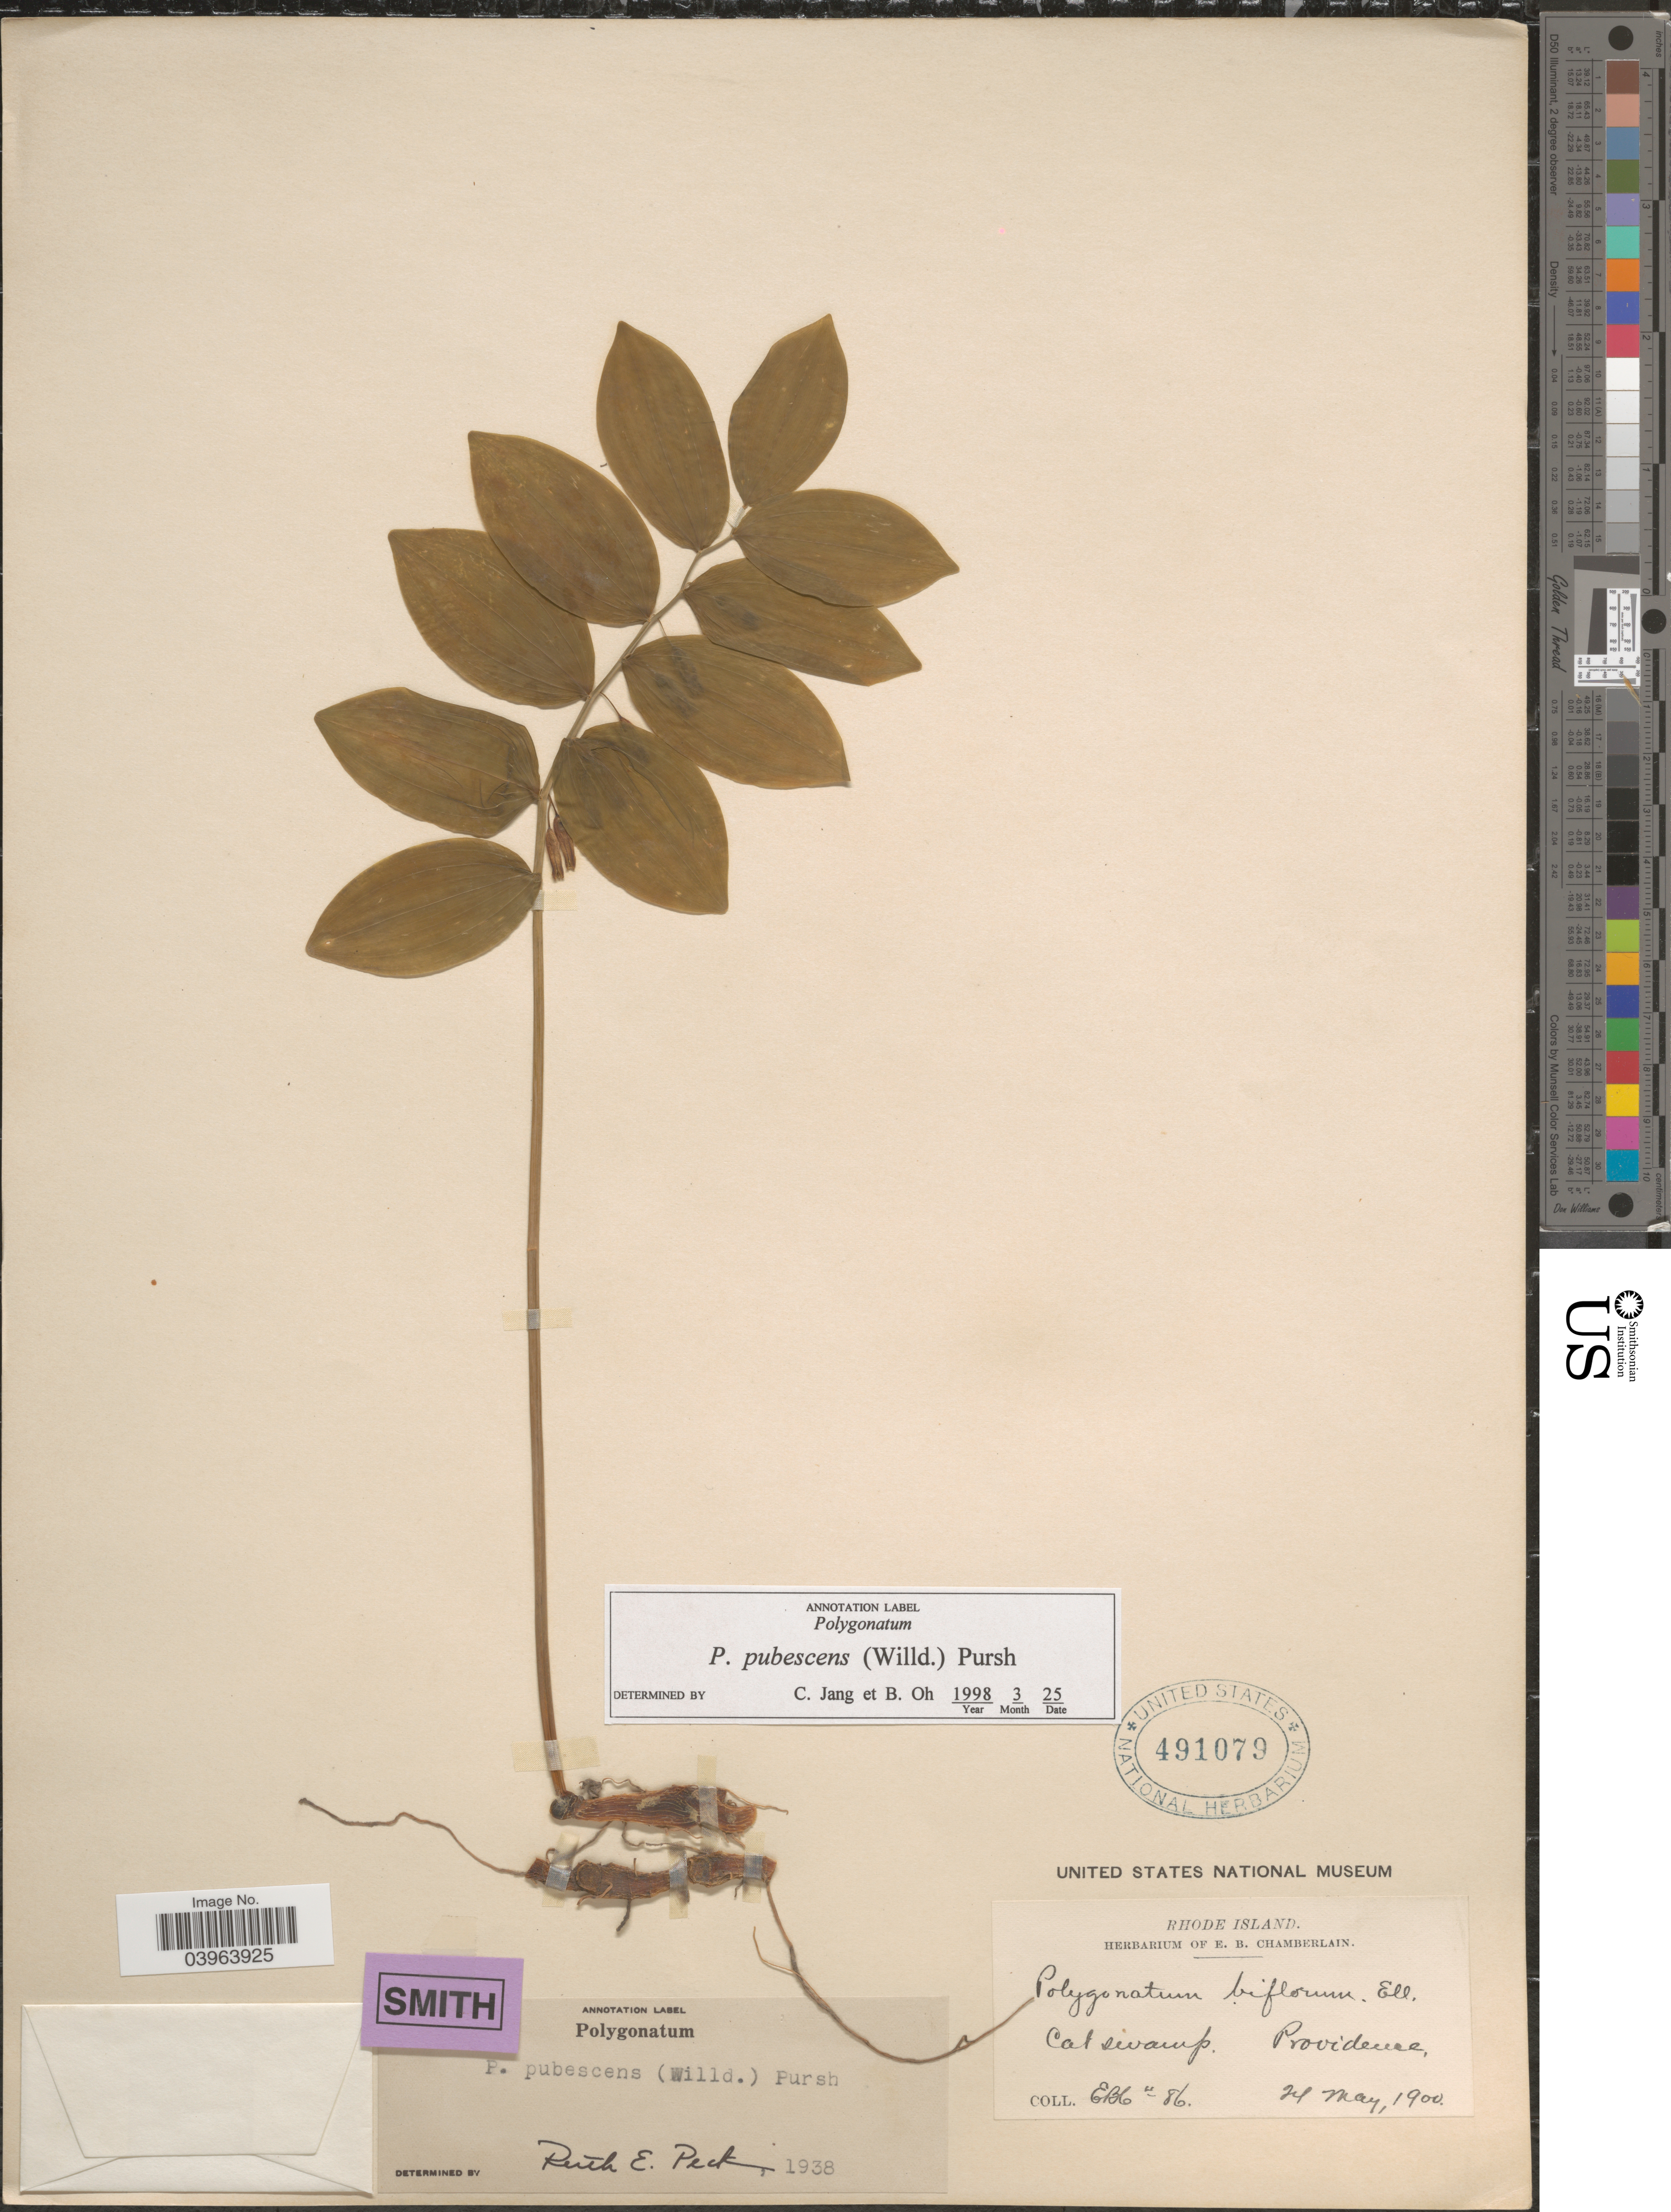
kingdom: Plantae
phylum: Tracheophyta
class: Liliopsida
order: Asparagales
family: Asparagaceae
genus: Polygonatum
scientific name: Polygonatum pubescens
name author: (Willd.) Pursh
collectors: E. Chamberlain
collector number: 86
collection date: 1900-05-24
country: United States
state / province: Rhode Island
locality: Cat swamp. Providence.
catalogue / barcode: US 491079